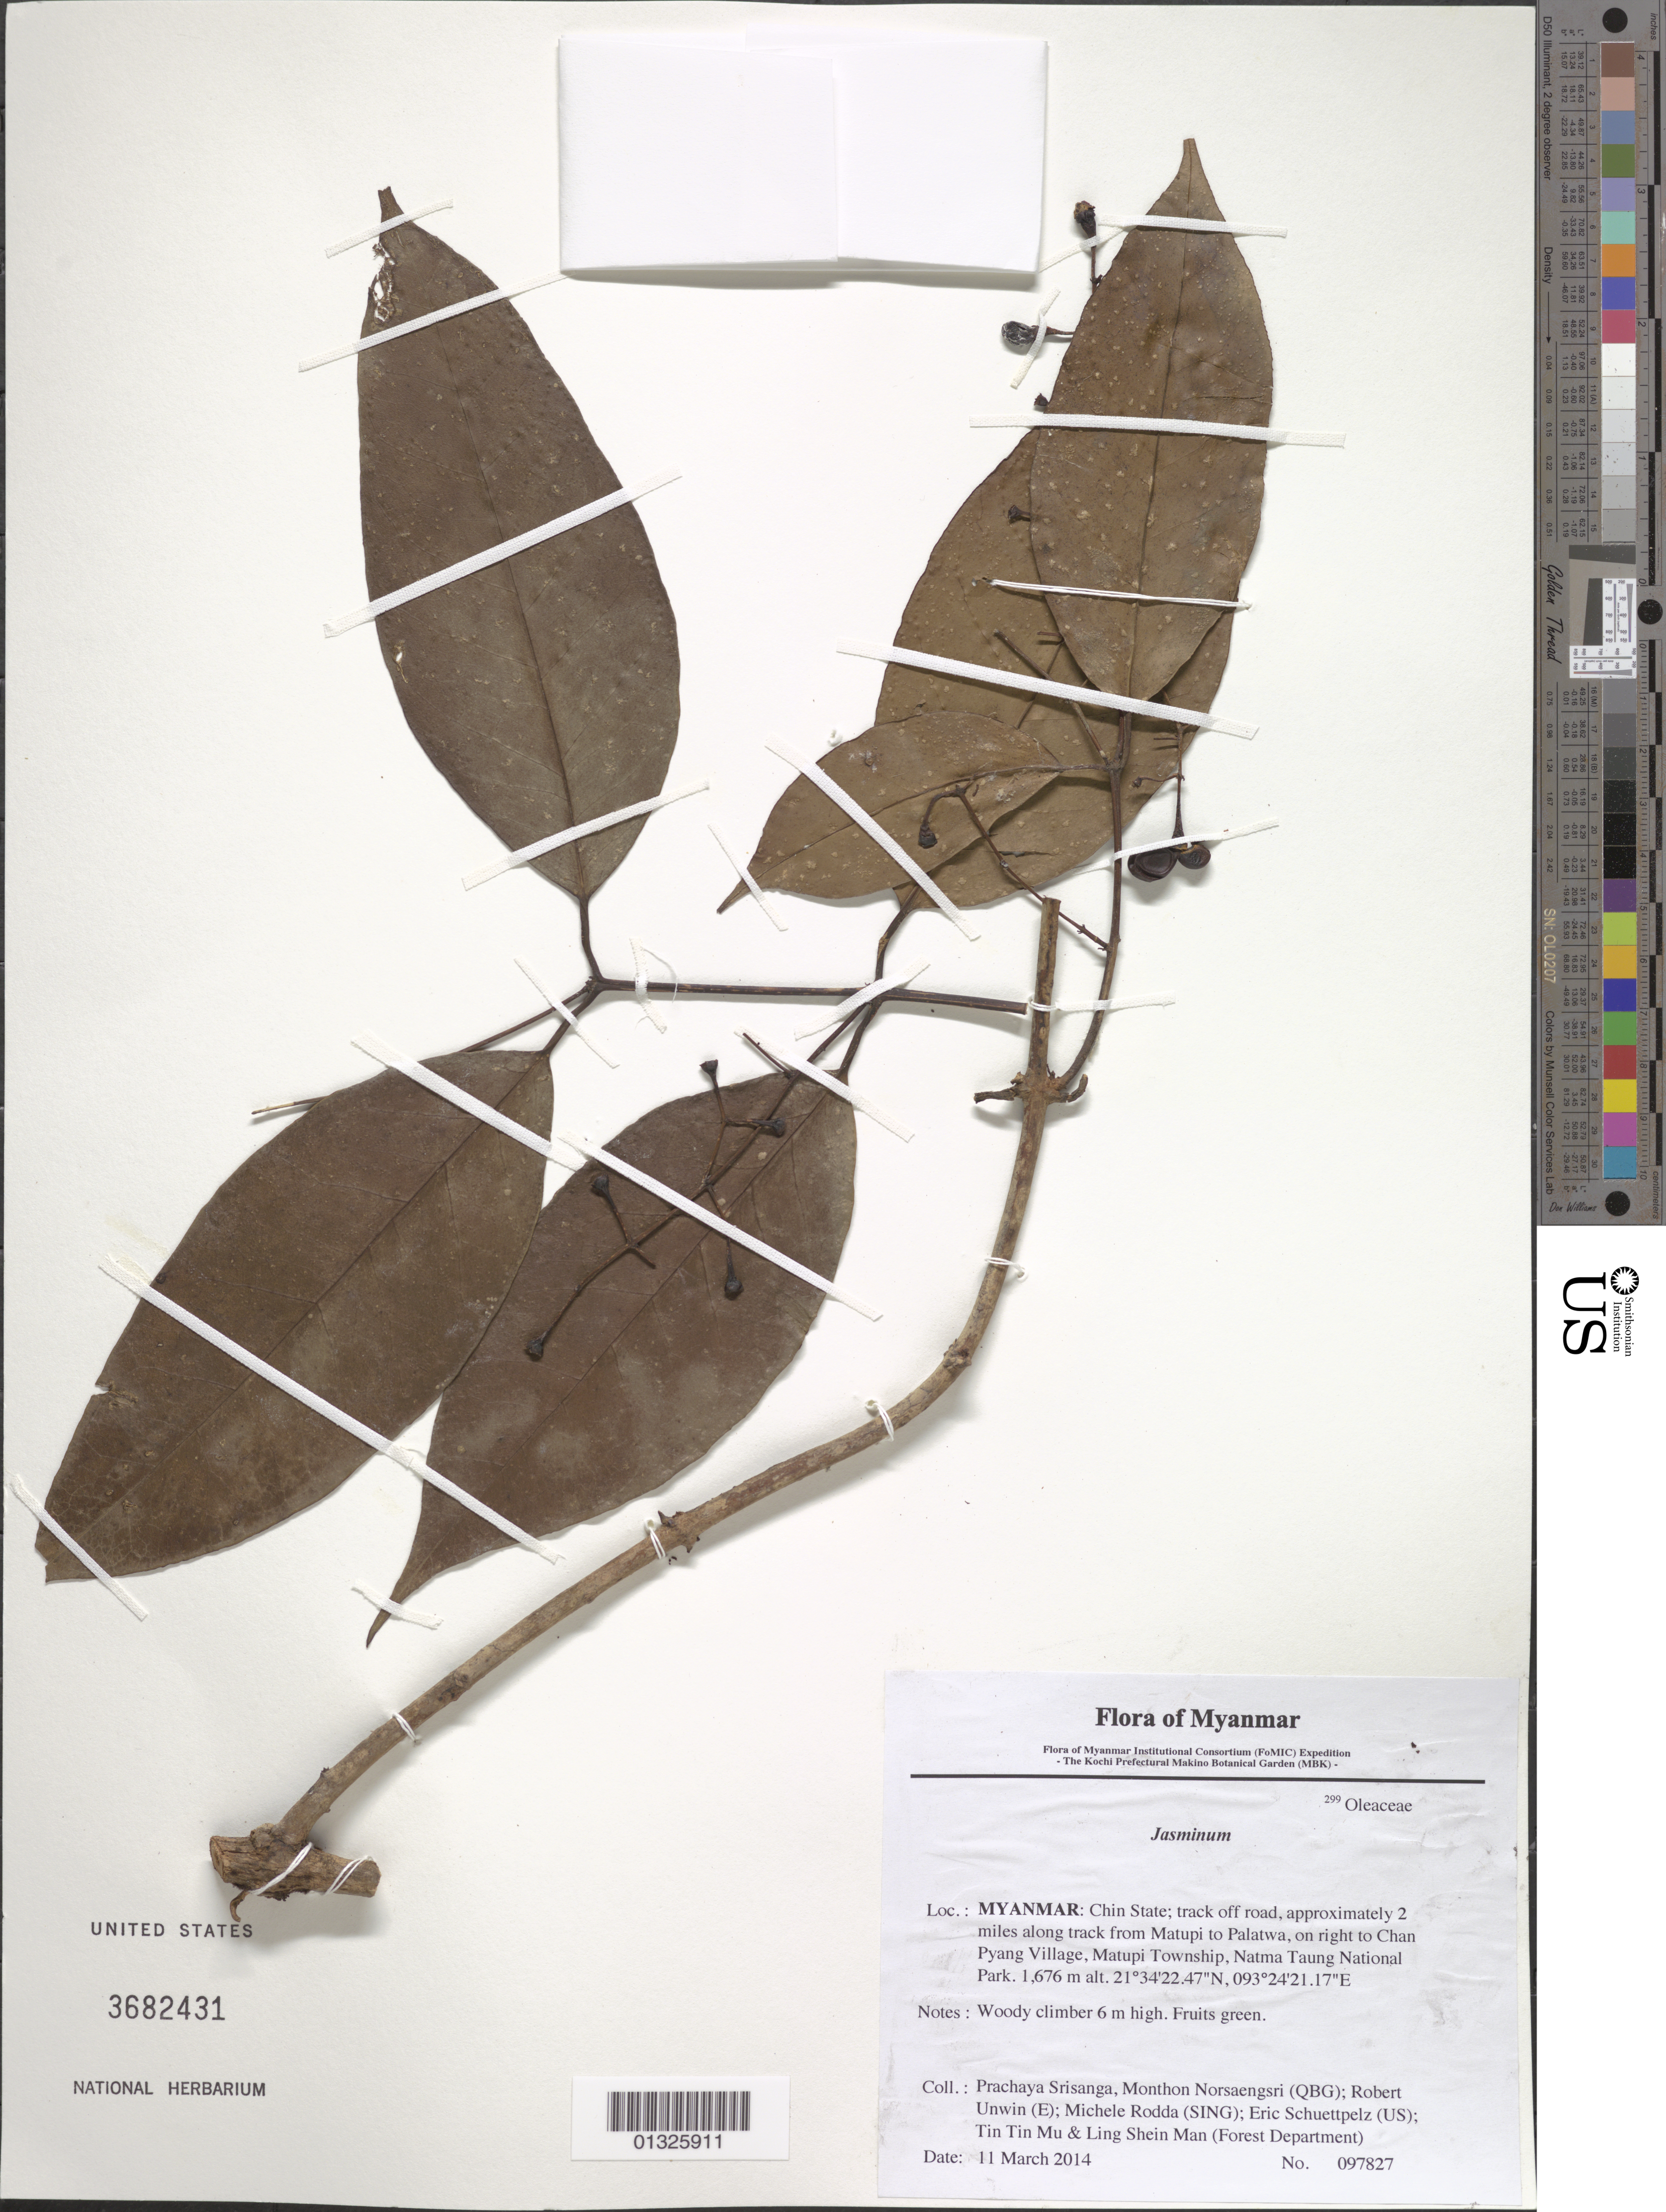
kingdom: Plantae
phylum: Tracheophyta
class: Magnoliopsida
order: Lamiales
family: Oleaceae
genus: Jasminum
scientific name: Jasminum sp.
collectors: P. Srisanga, M. Norsaengsri, R. Unwin, M. Rodda, E. Schuettpelz, Tin Tin Mu & Ling Shein Man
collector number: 97827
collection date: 2014-03-11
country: Myanmar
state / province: Chin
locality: Track off road, approximately 2 miles along track from Matupi to Palatwa, on right to Chan Pyang Village, Matupi Township, Natma Taung National Park.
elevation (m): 1676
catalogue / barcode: US 3682431